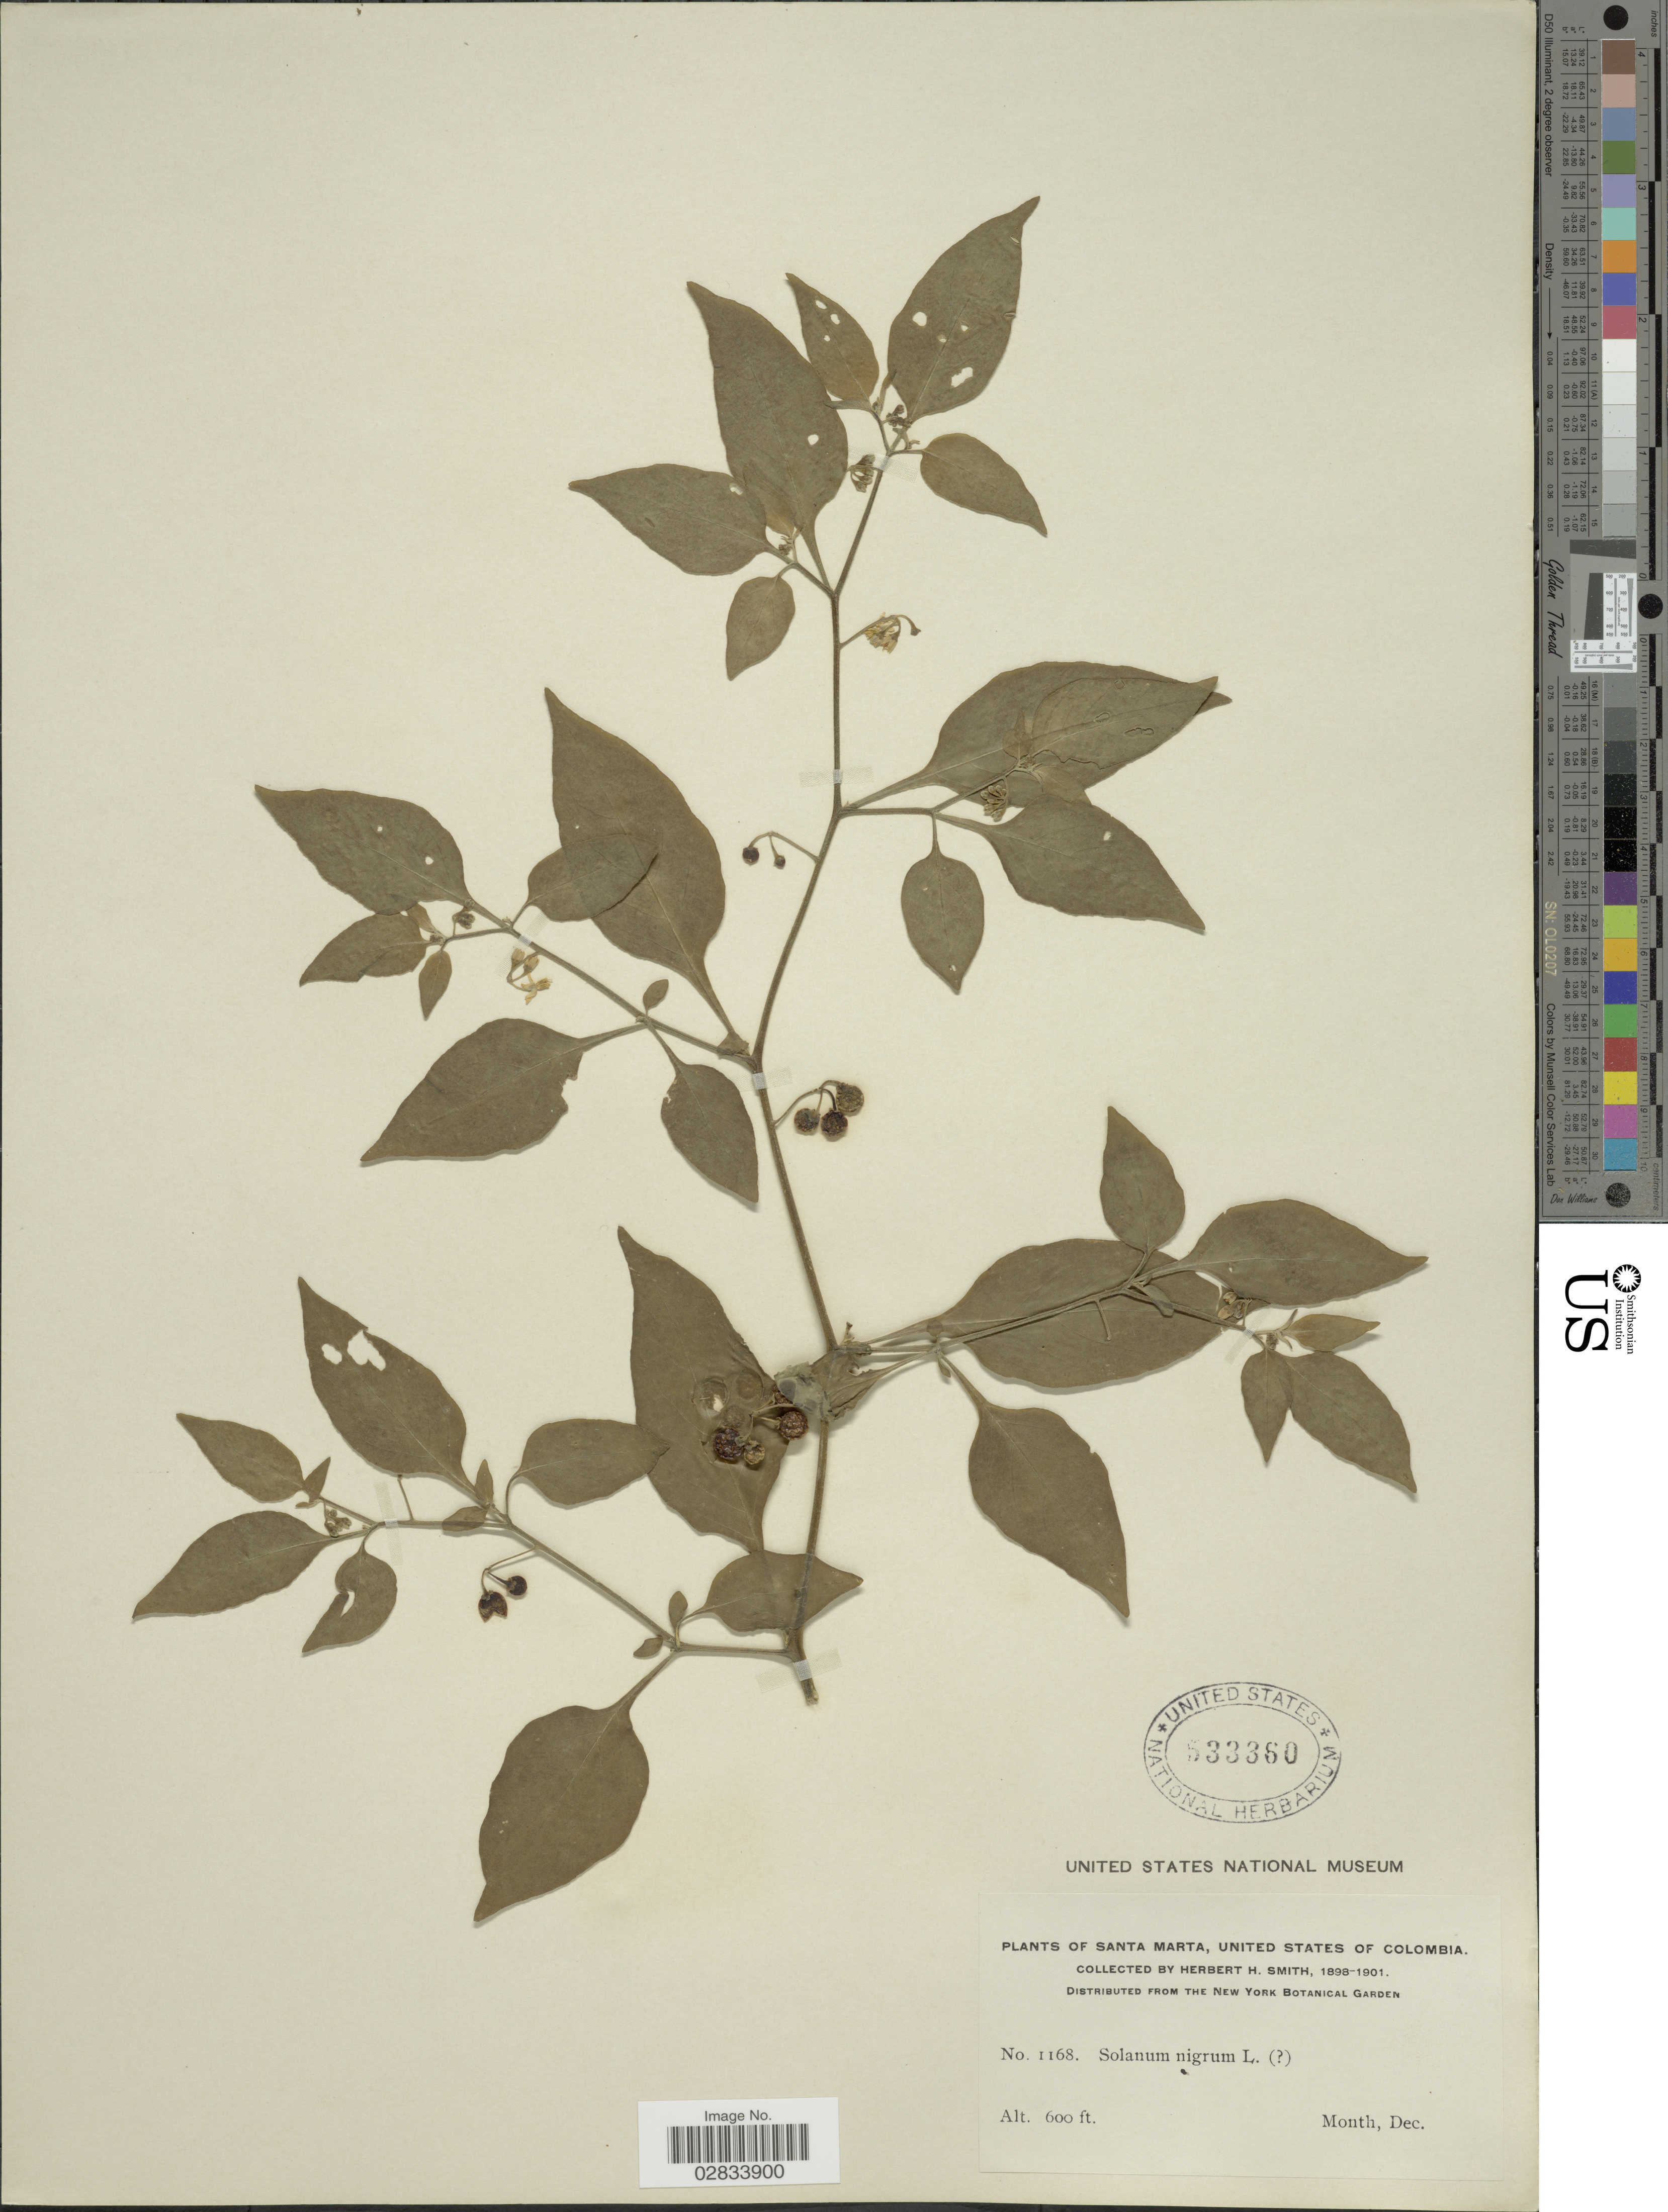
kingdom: Plantae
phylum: Tracheophyta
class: Magnoliopsida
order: Solanales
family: Solanaceae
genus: Solanum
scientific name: Solanum nigrum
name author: L.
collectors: Herbert H. Smith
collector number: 1168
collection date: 1898-12/1901-12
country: Colombia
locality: Santa Marta, United States of Colombia.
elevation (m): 183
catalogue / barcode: US 533360